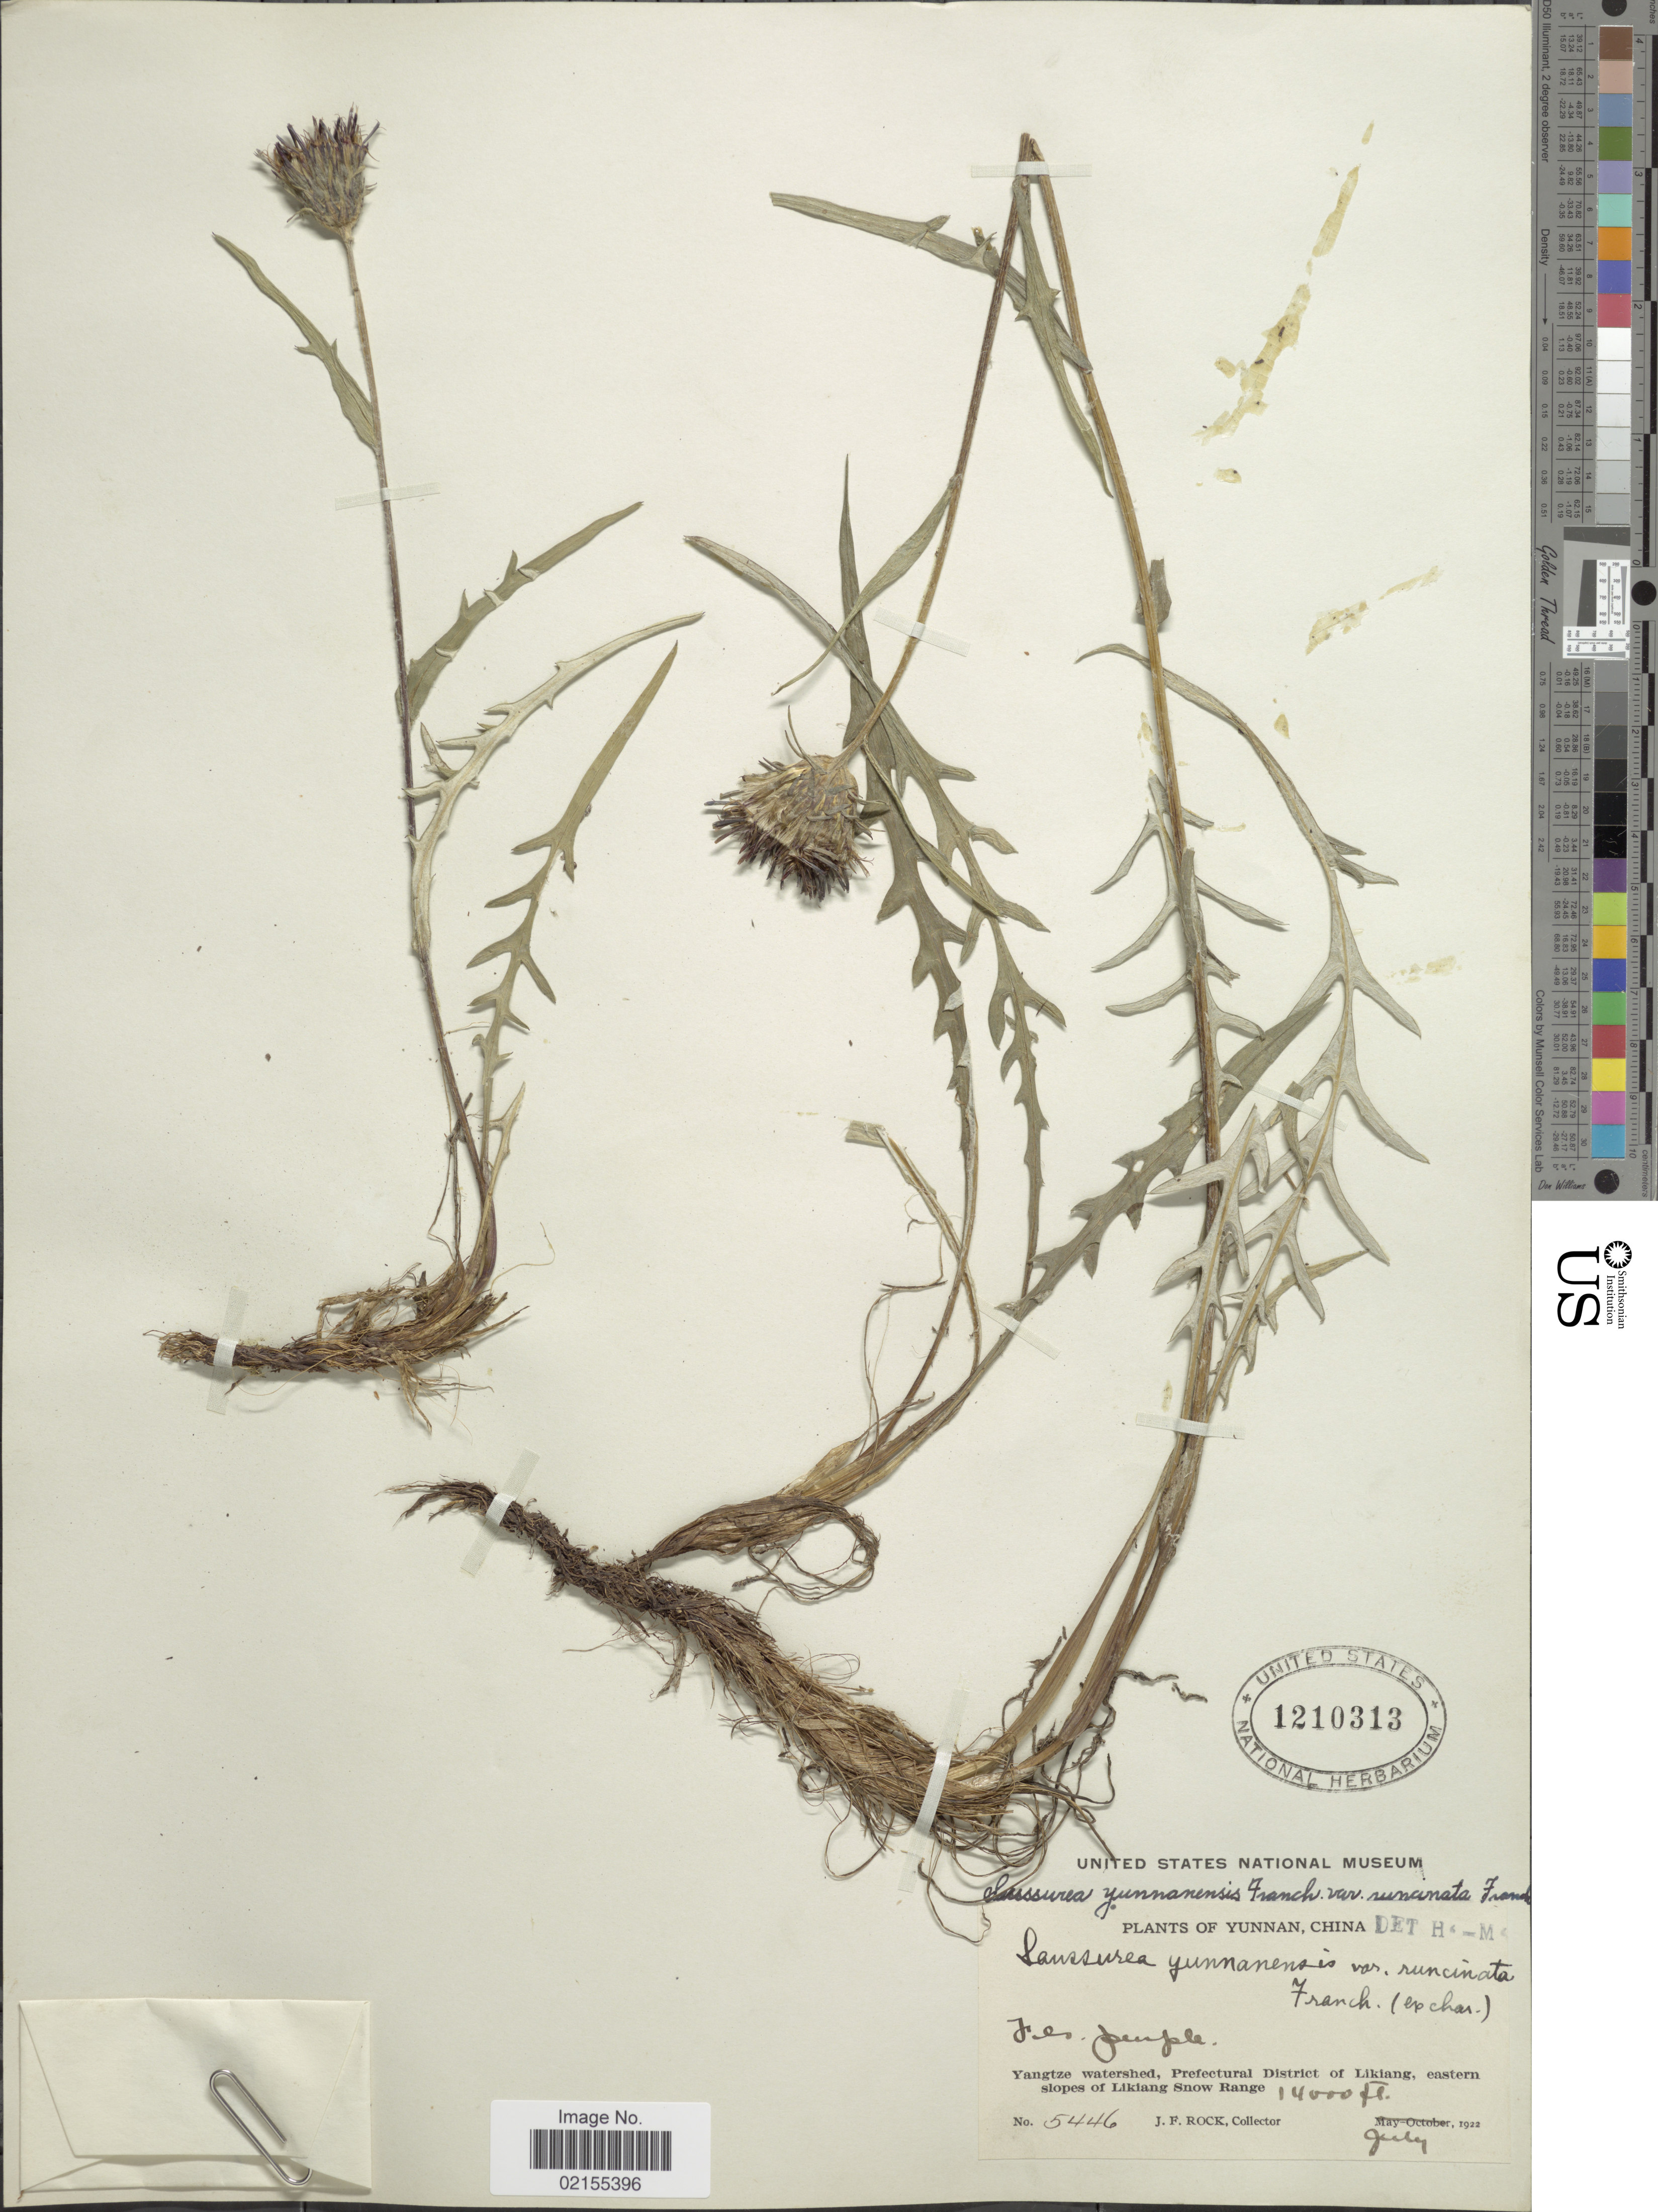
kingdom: Plantae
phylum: Tracheophyta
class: Magnoliopsida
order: Asterales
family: Asteraceae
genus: Saussurea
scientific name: Saussurea yunnanensis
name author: Franch.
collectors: J. Rock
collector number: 5446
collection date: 1922-07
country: China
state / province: Yunnan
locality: Yangtze watershed, Prefectural District of Likiang, eastern slopes of Likiang Snow Range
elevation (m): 4267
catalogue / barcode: US 1210313